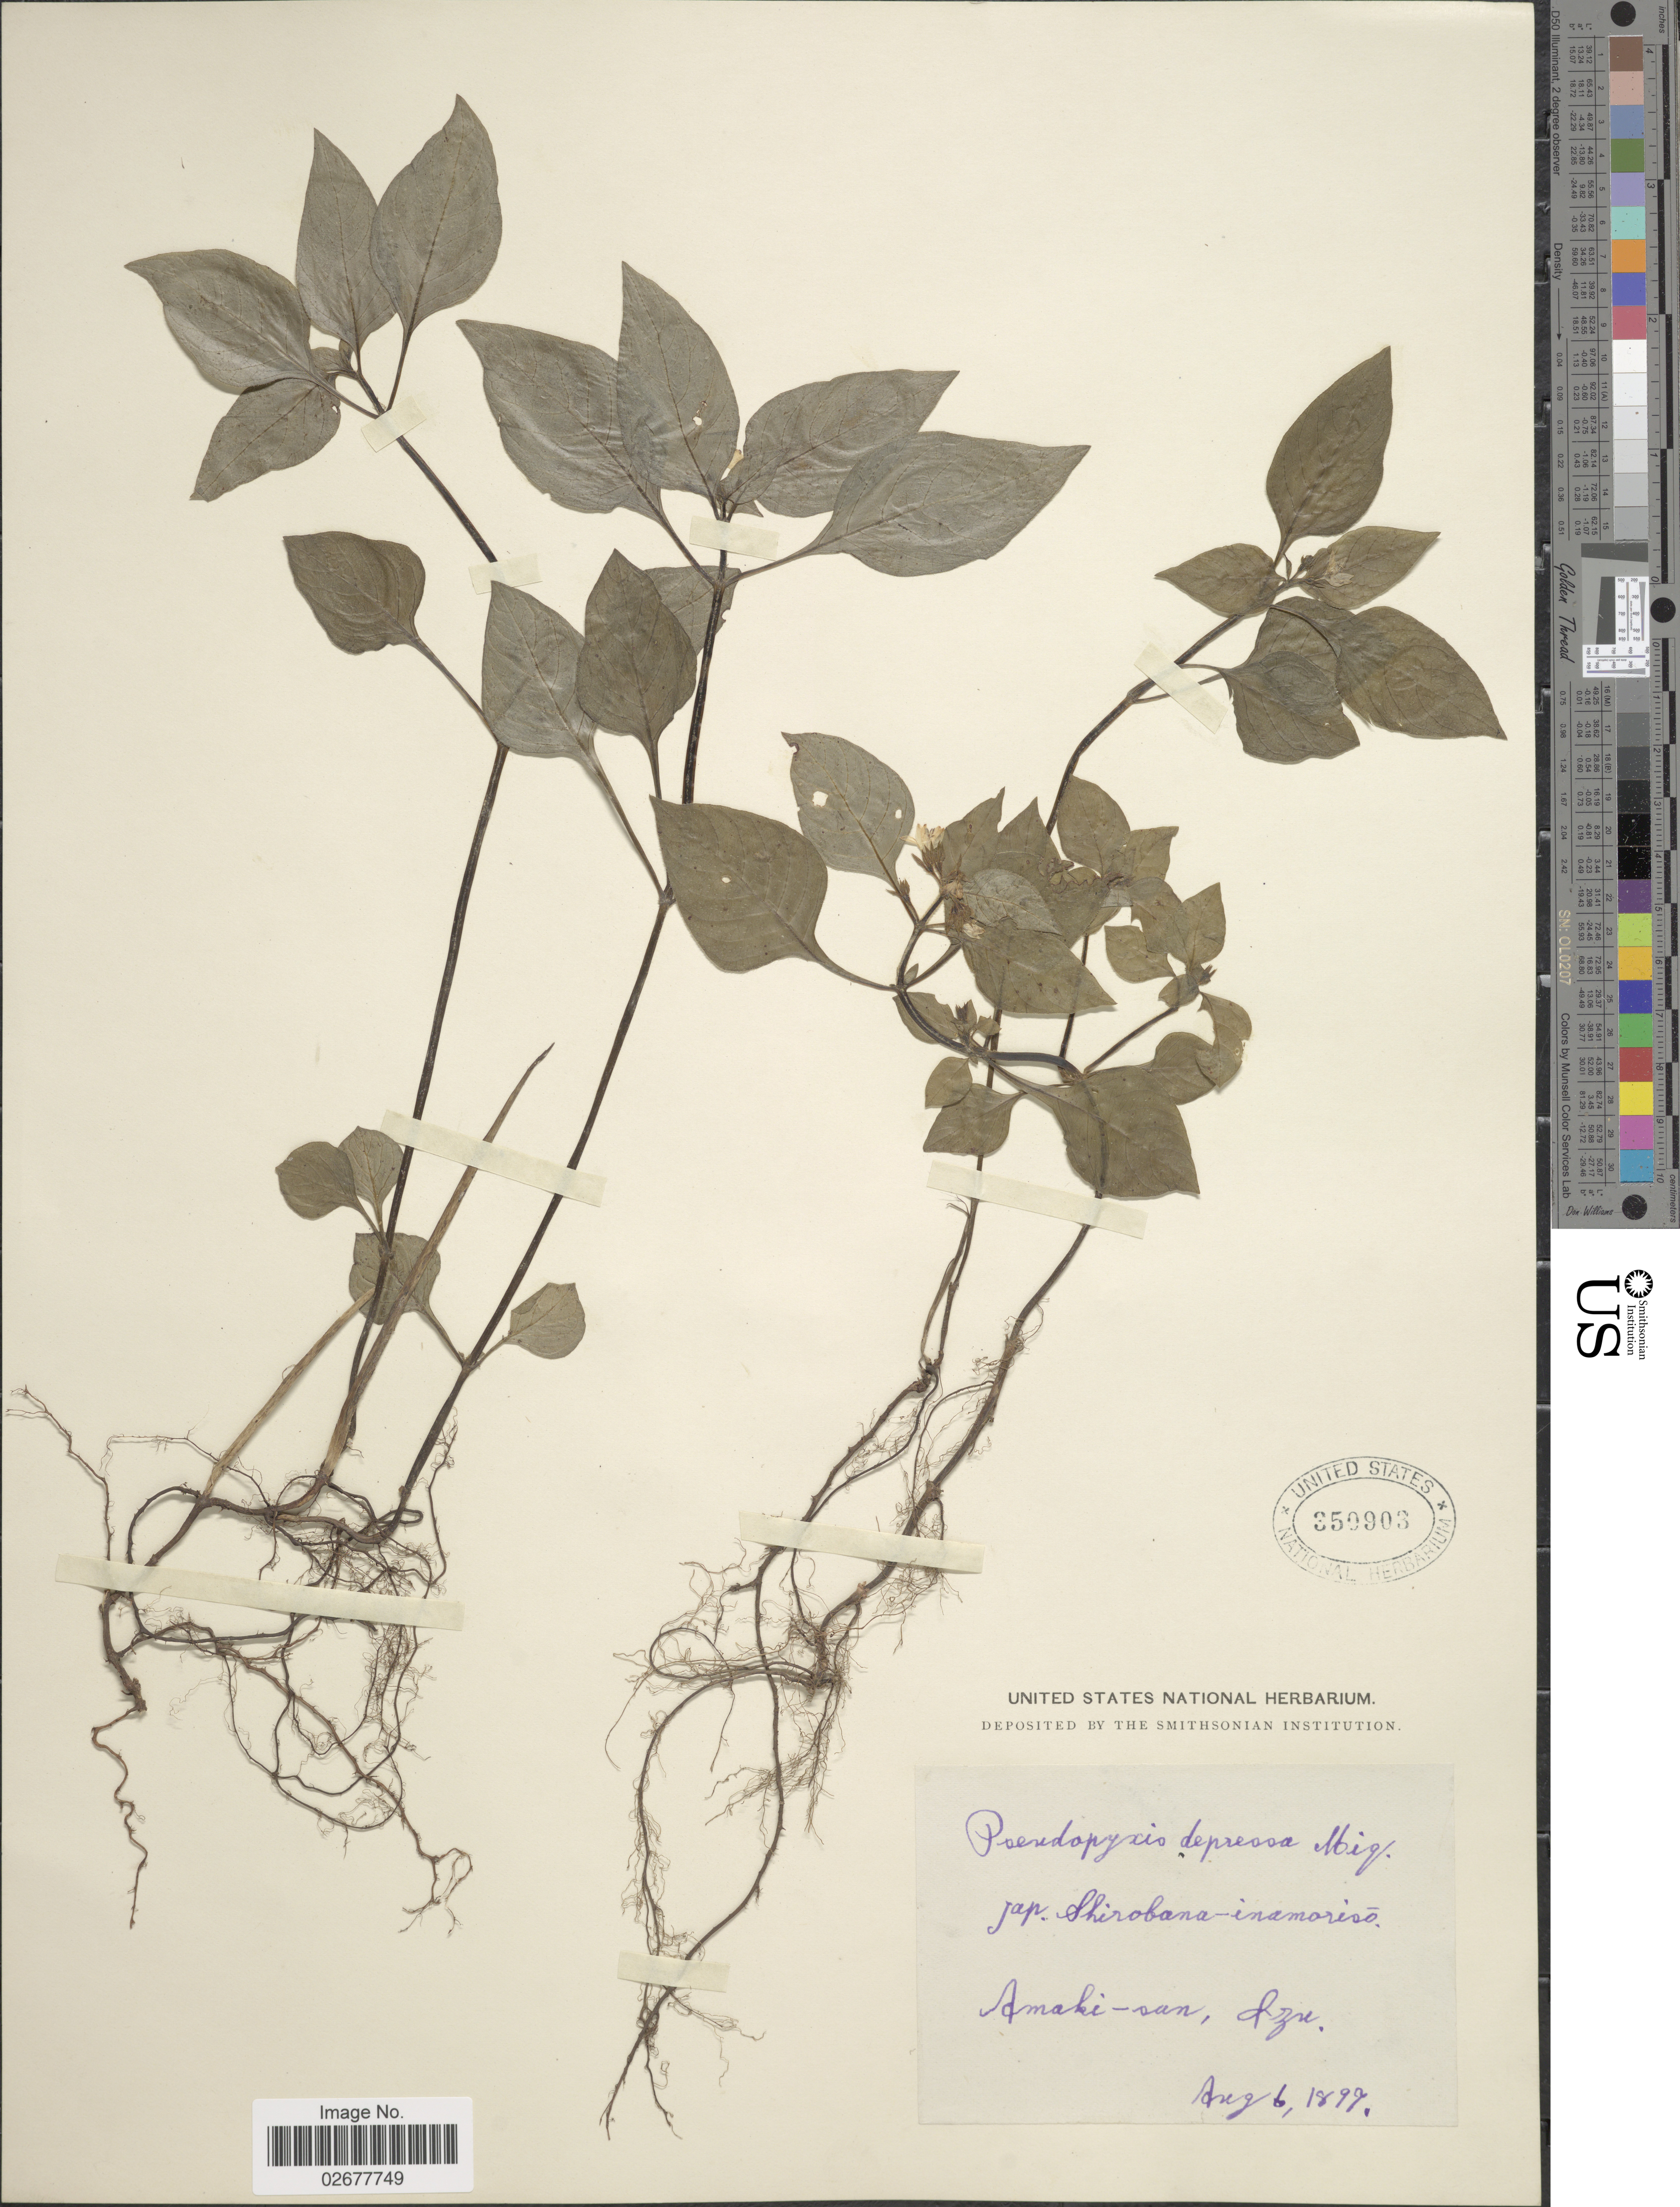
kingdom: Plantae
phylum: Tracheophyta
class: Magnoliopsida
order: Gentianales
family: Rubiaceae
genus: Pseudopyxis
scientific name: Pseudopyxis depressa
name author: Miq.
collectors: Amaki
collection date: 1897-08-06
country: Japan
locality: Izu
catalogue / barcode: US 350903